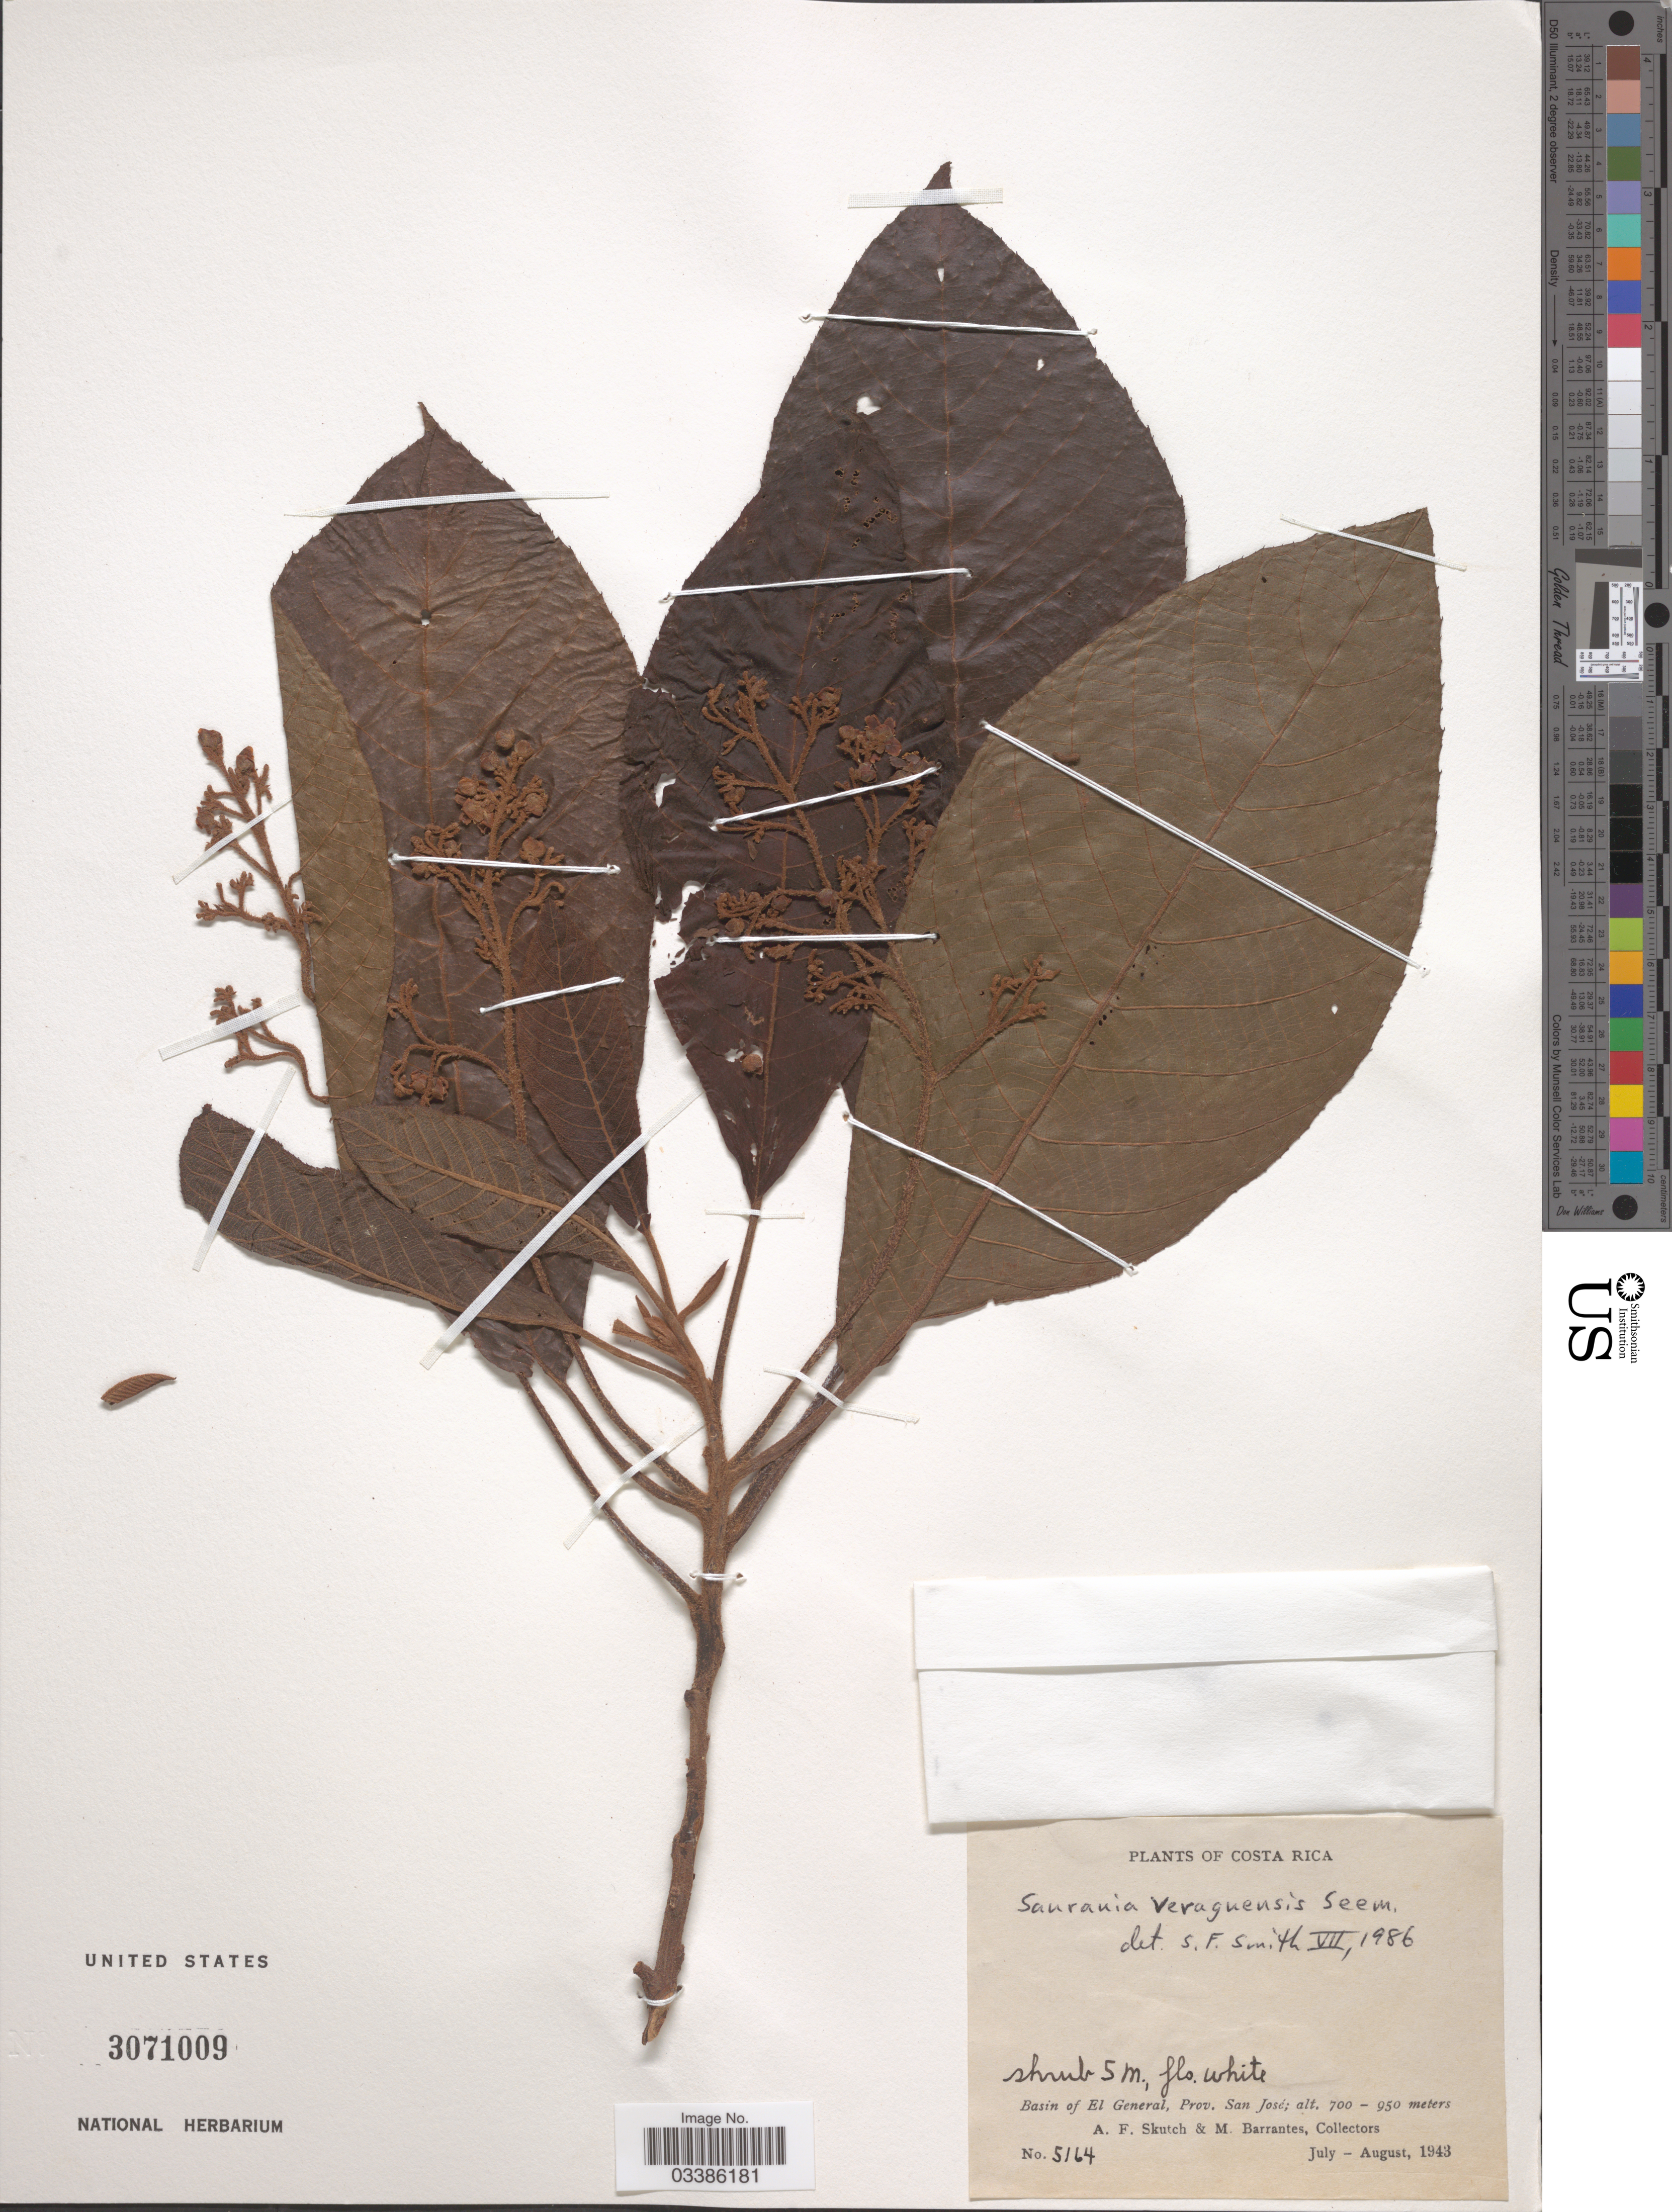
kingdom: Plantae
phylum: Tracheophyta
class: Magnoliopsida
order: Ericales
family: Actinidiaceae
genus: Saurauia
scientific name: Saurauia veraguasensis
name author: Seem.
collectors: A. F. Skutch & M. Barrantes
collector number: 5164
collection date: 1943-07/1943-08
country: Costa Rica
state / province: San José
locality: Basin of El General, Prov. San José.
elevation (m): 700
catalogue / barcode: US 3071009